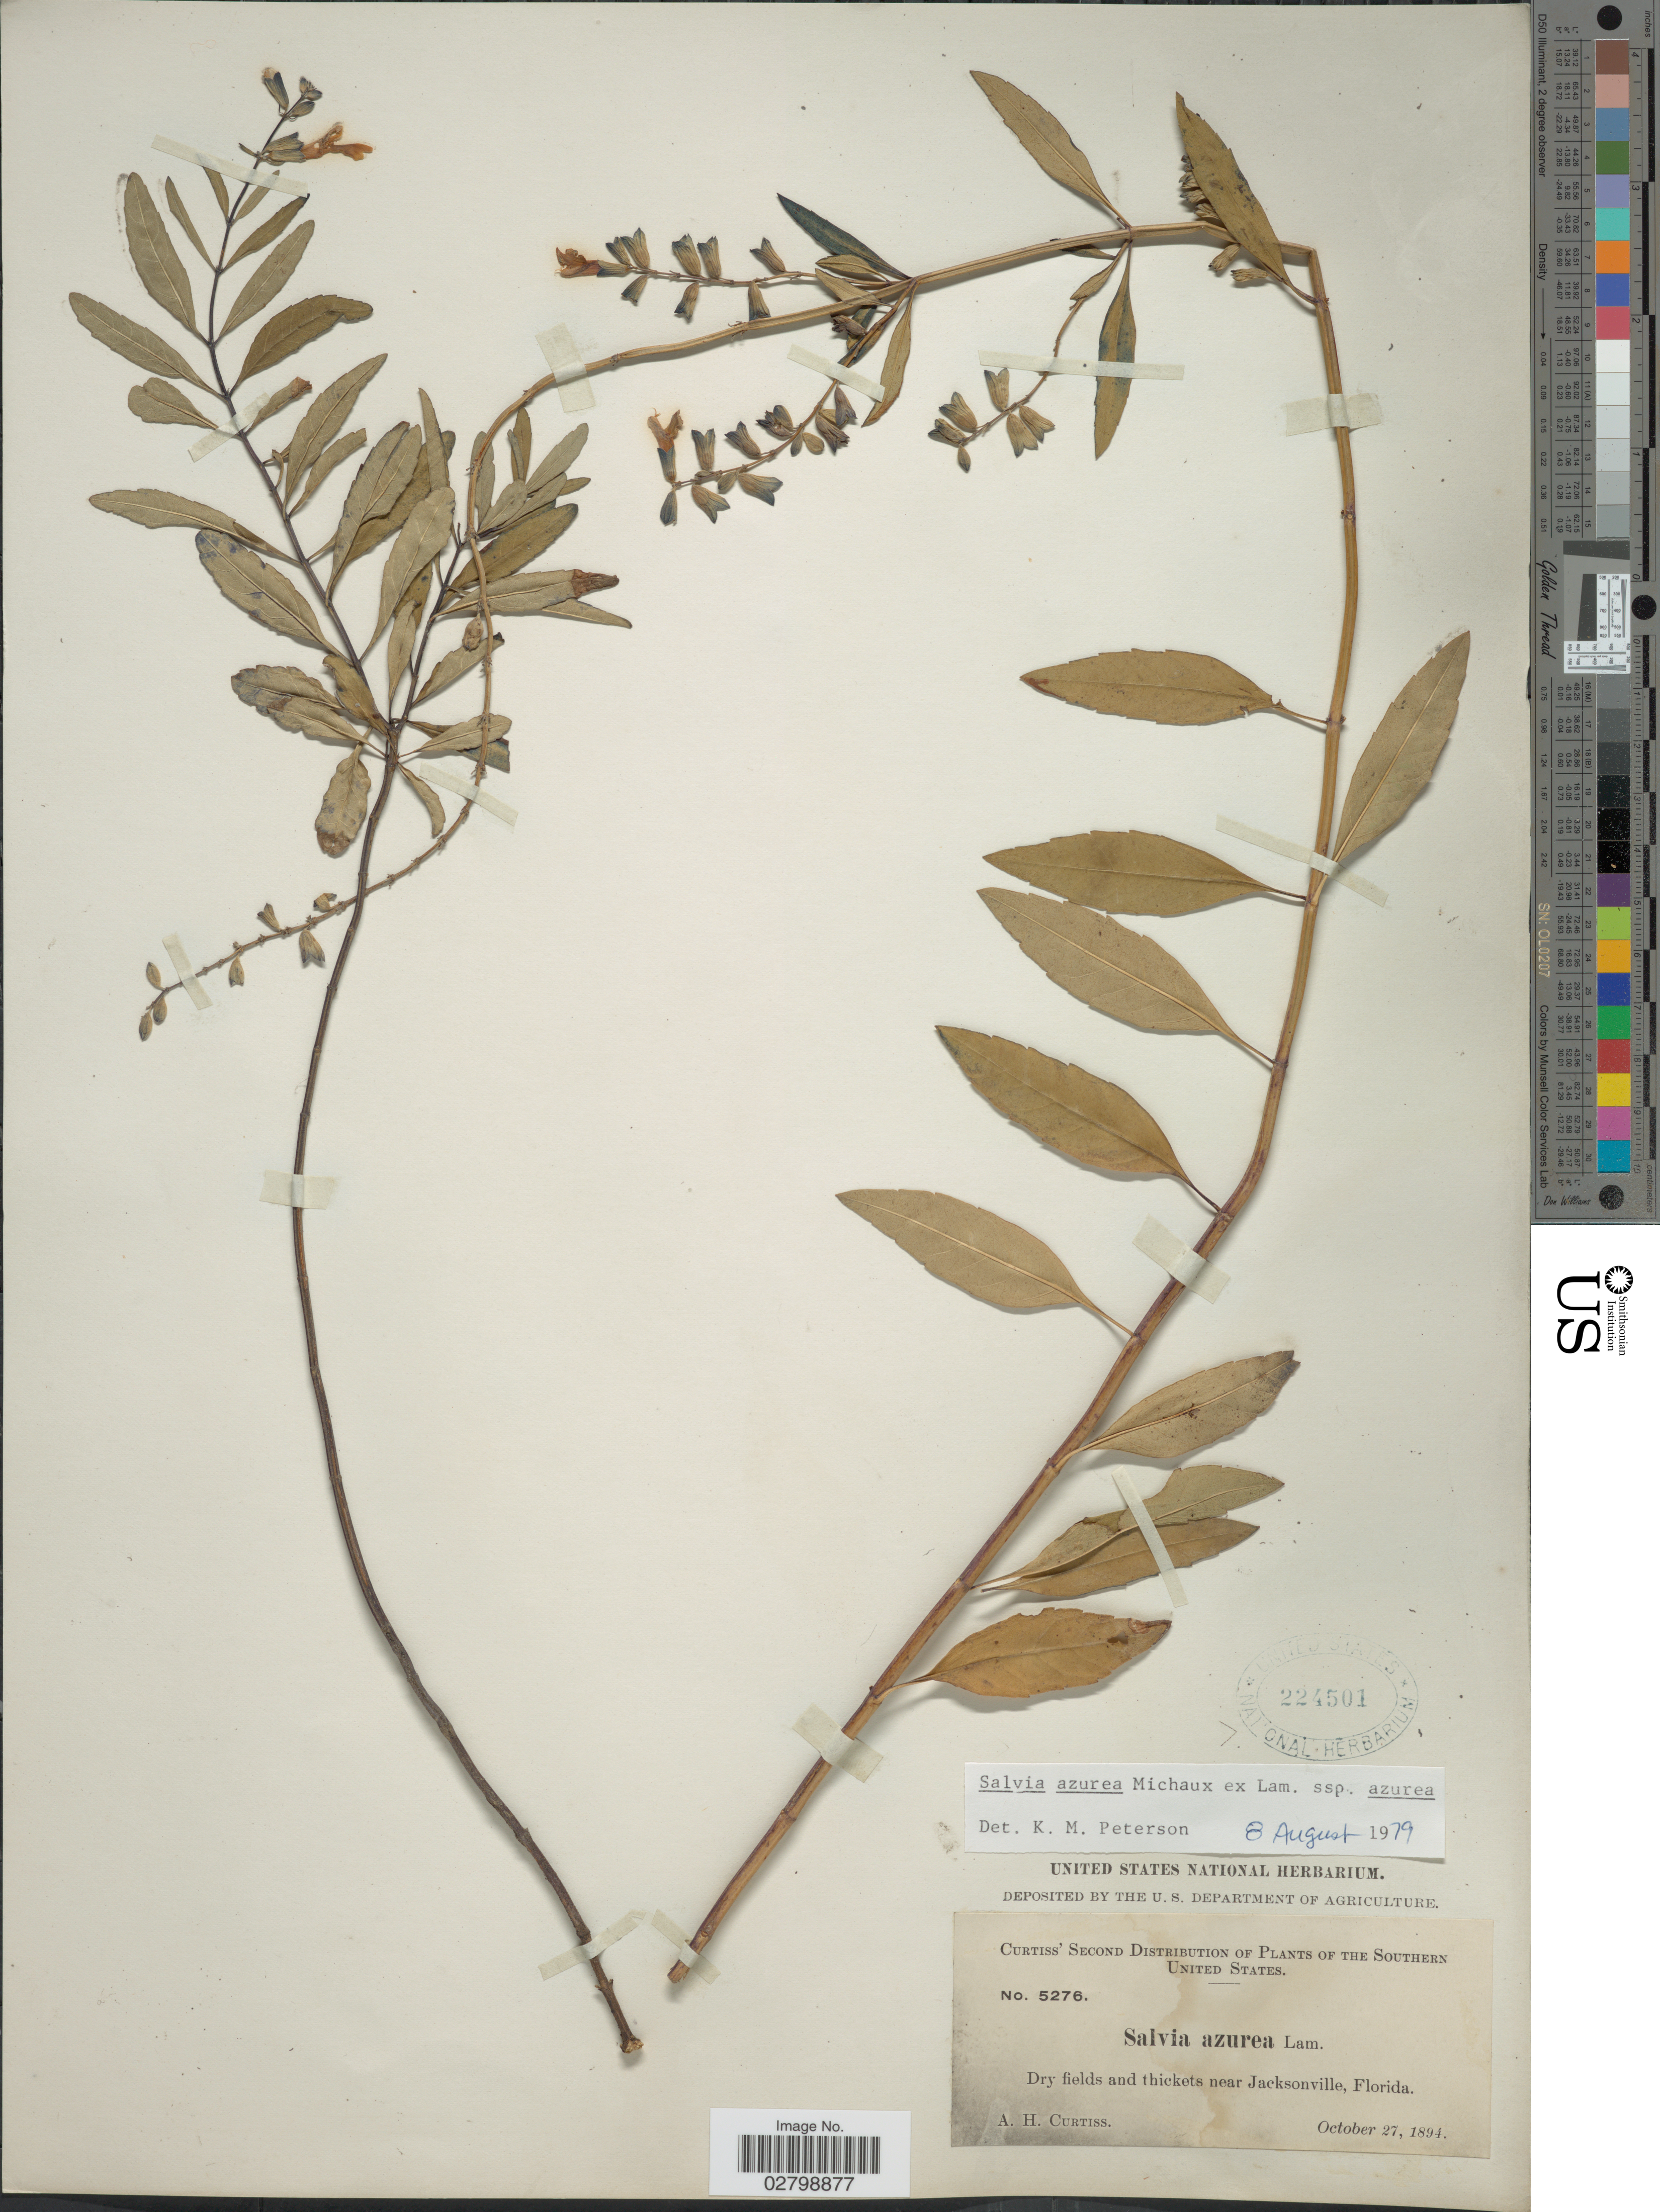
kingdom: Plantae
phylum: Tracheophyta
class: Magnoliopsida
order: Lamiales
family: Lamiaceae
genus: Salvia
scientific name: Salvia azurea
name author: Michx. ex Vahl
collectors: A. H. Curtiss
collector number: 5276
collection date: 1894-10-27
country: United States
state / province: Florida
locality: Southern United States, Dry fields and thickets near Jacksonville.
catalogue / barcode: US 224501